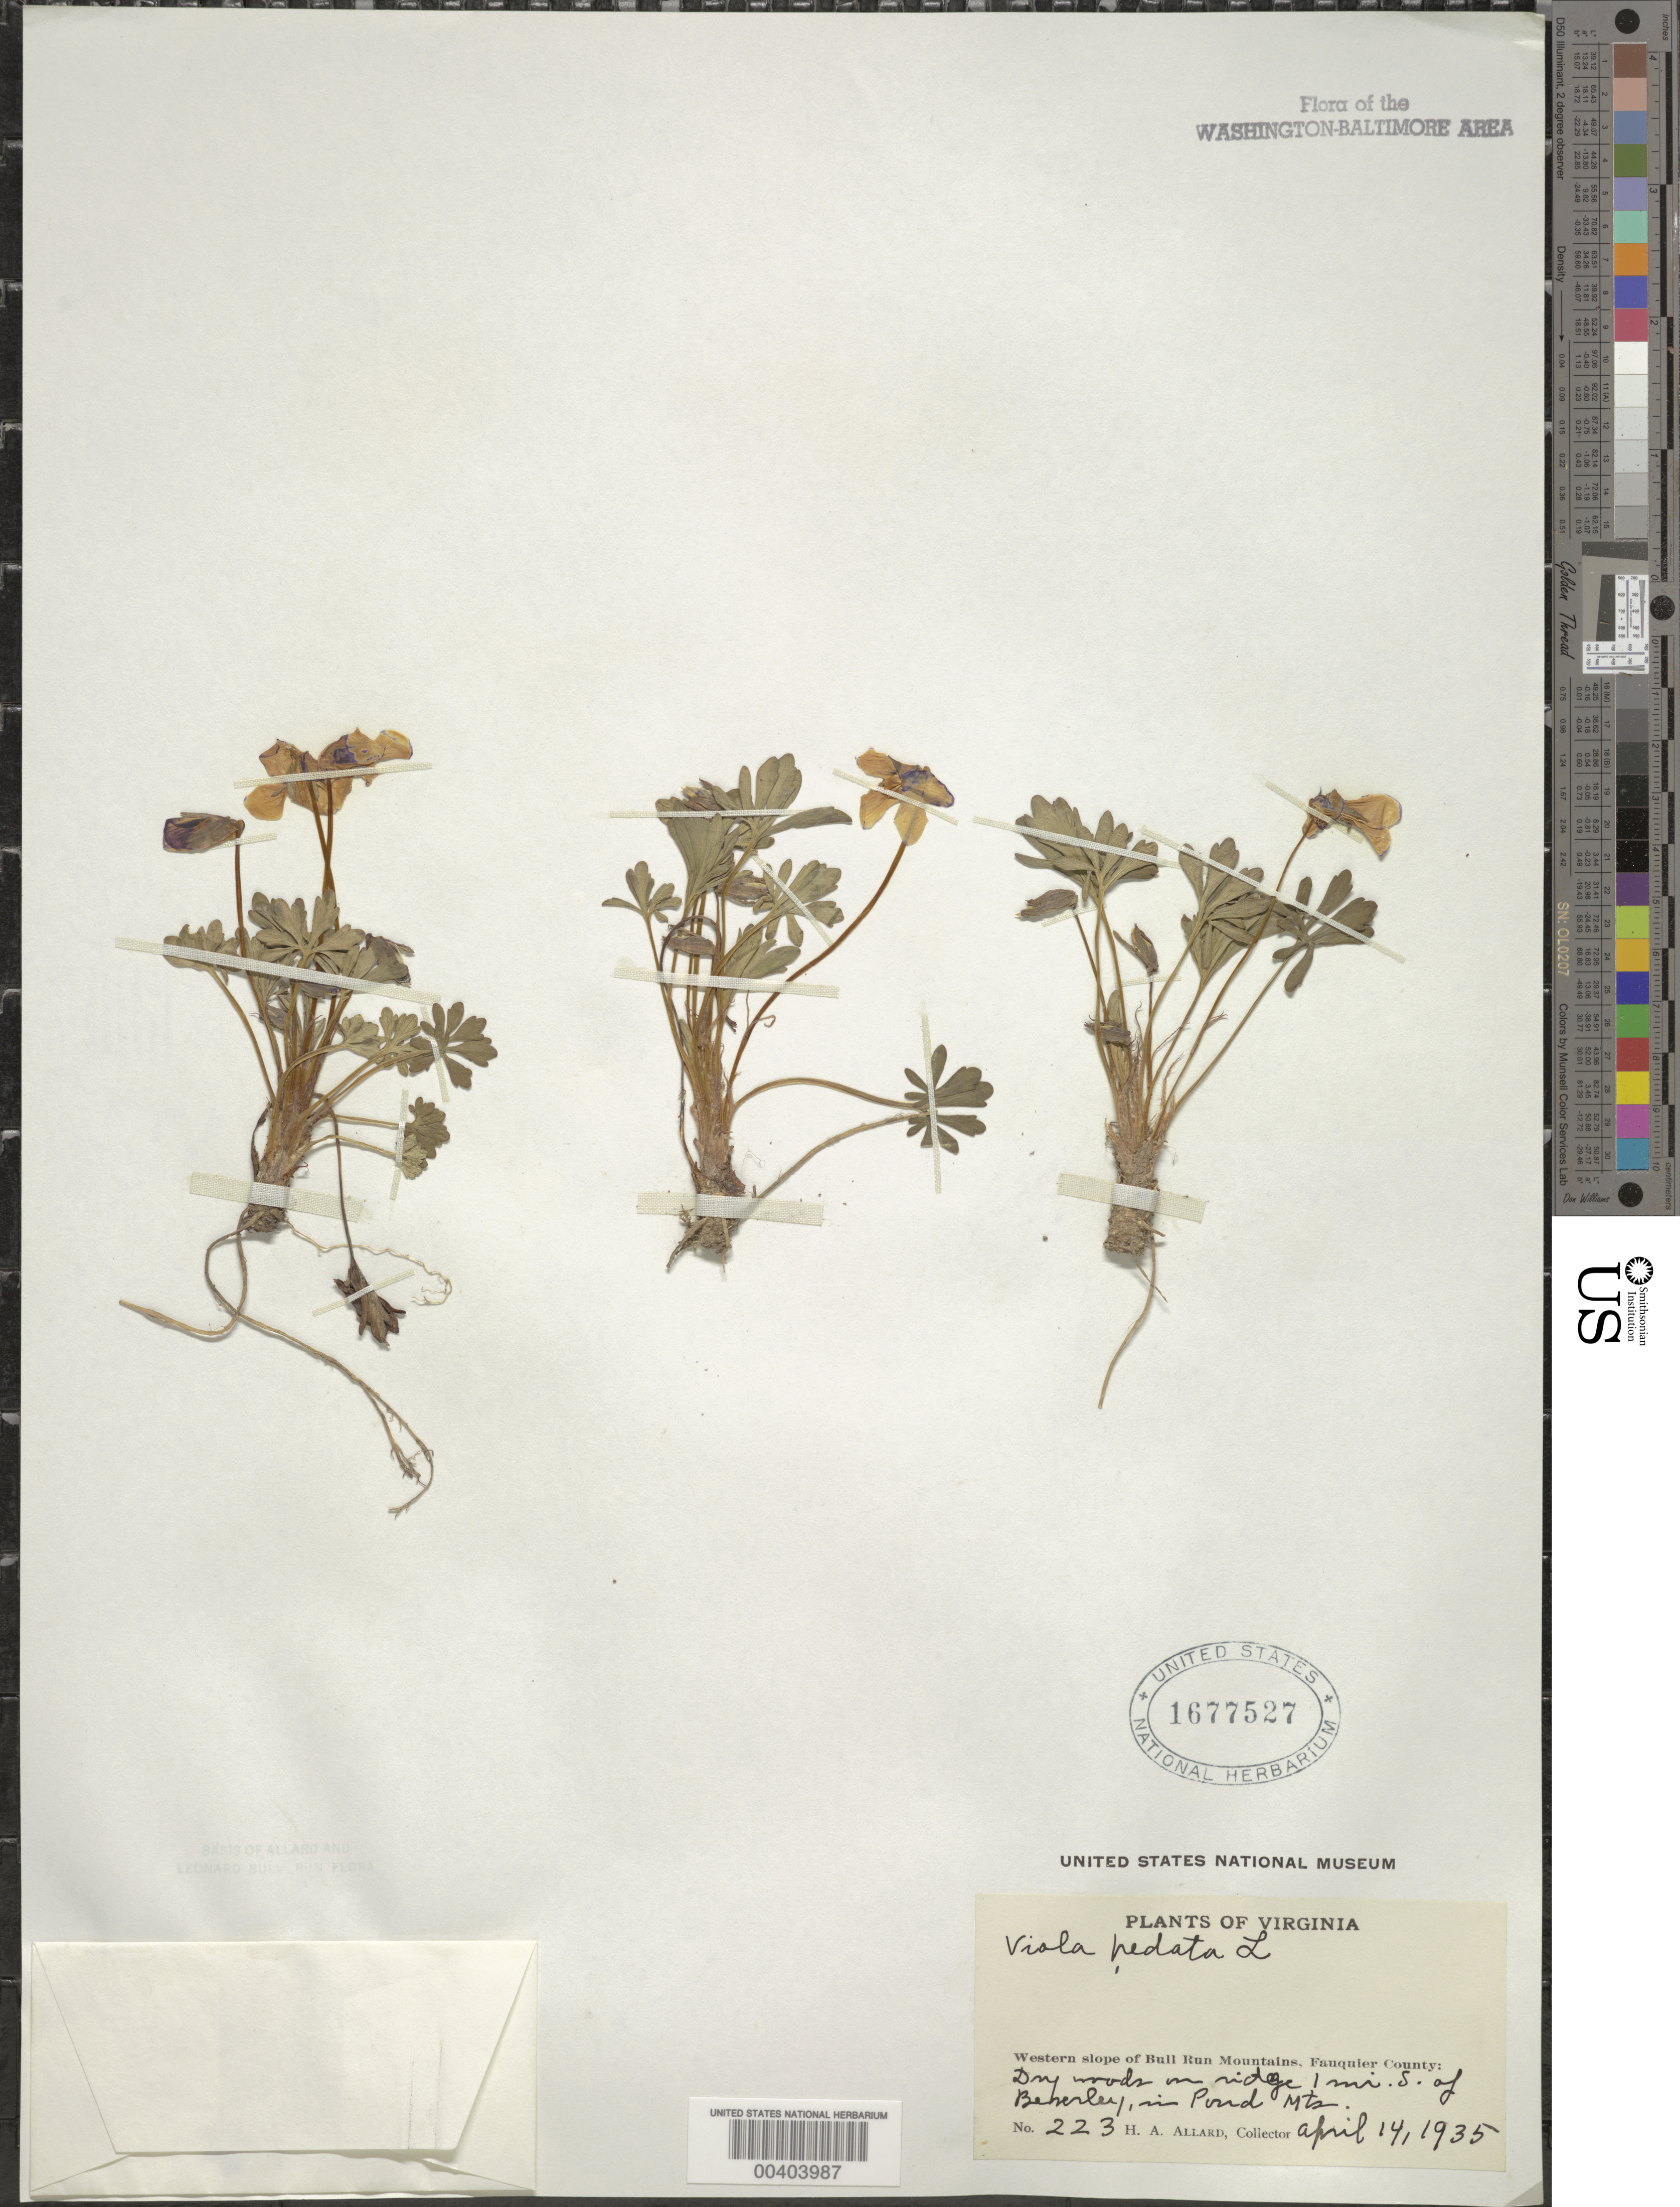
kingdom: Plantae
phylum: Tracheophyta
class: Magnoliopsida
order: Malpighiales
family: Violaceae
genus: Viola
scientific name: Viola pedata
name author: L.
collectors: H. A. Allard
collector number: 223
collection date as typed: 14 Apr 1935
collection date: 1935-04-14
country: United States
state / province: Virginia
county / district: Fauquier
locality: South of Beverley, Pond Mountains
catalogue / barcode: US 1677527